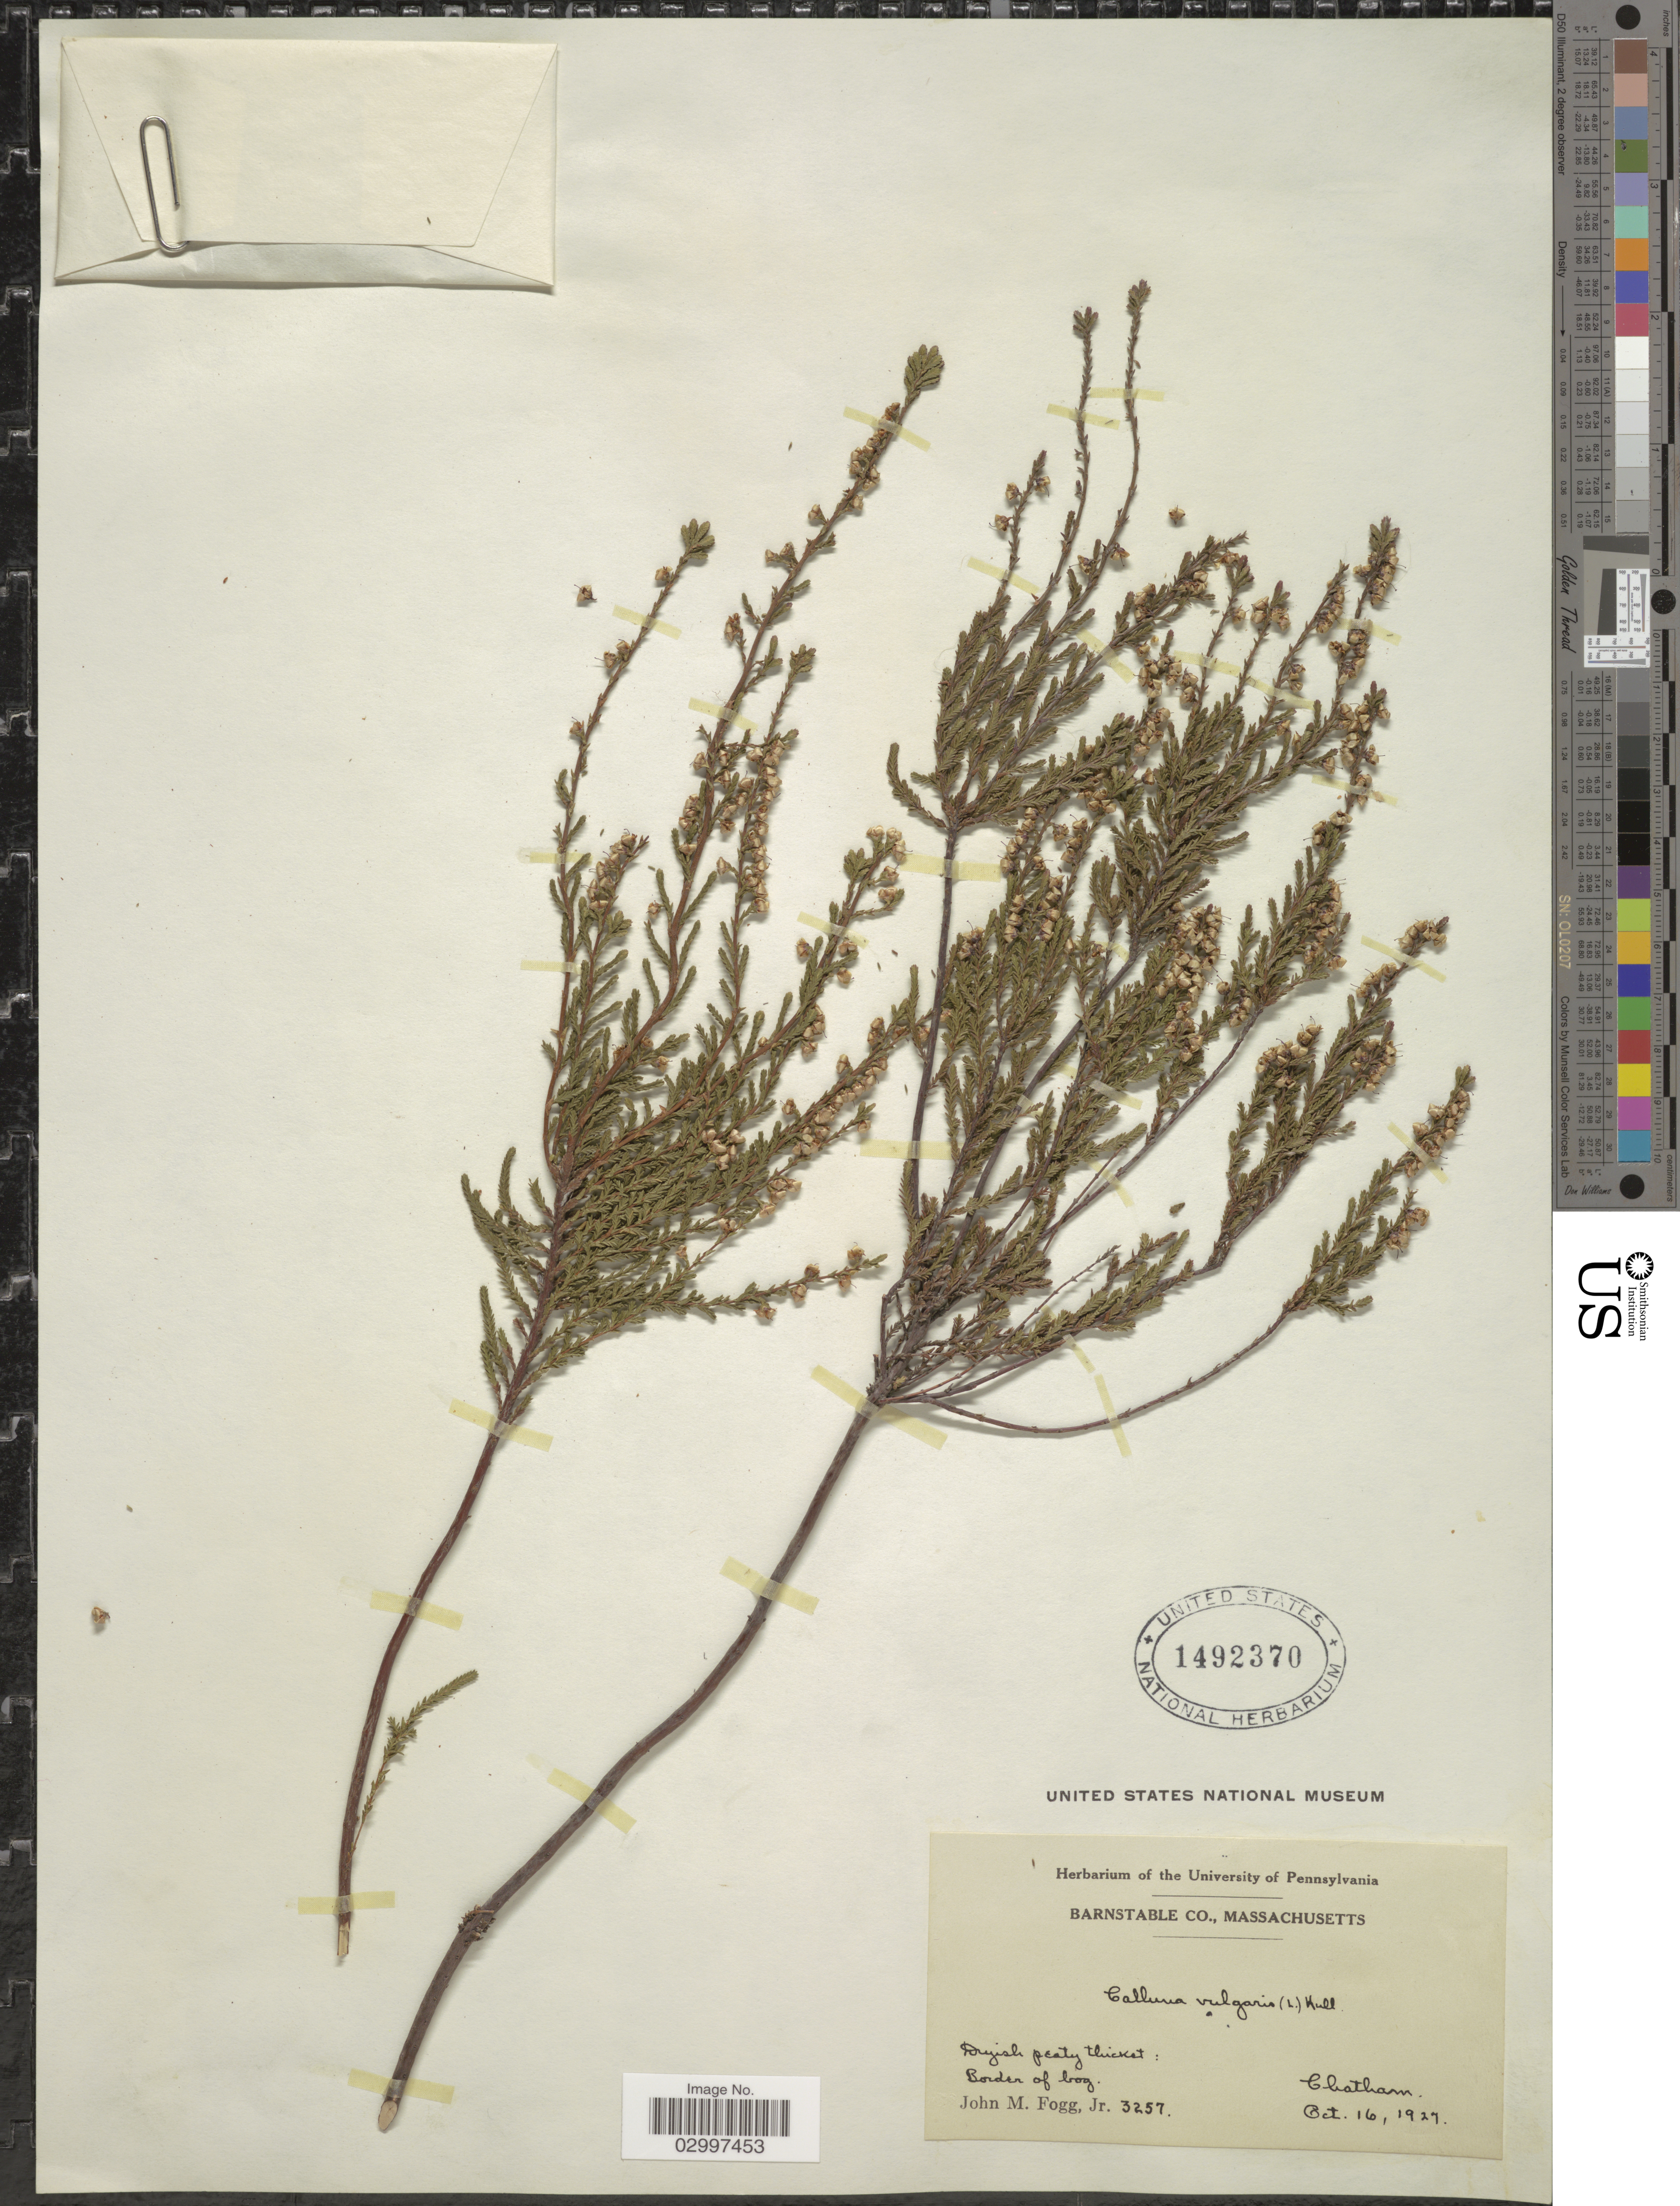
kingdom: Plantae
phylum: Tracheophyta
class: Magnoliopsida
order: Ericales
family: Ericaceae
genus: Calluna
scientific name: Calluna vulgaris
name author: (L.) Hull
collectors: J. Fogg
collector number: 3257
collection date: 1927-10-16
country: United States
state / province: Massachusetts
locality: Barnstable Co. Chatham.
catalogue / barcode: US 1492370